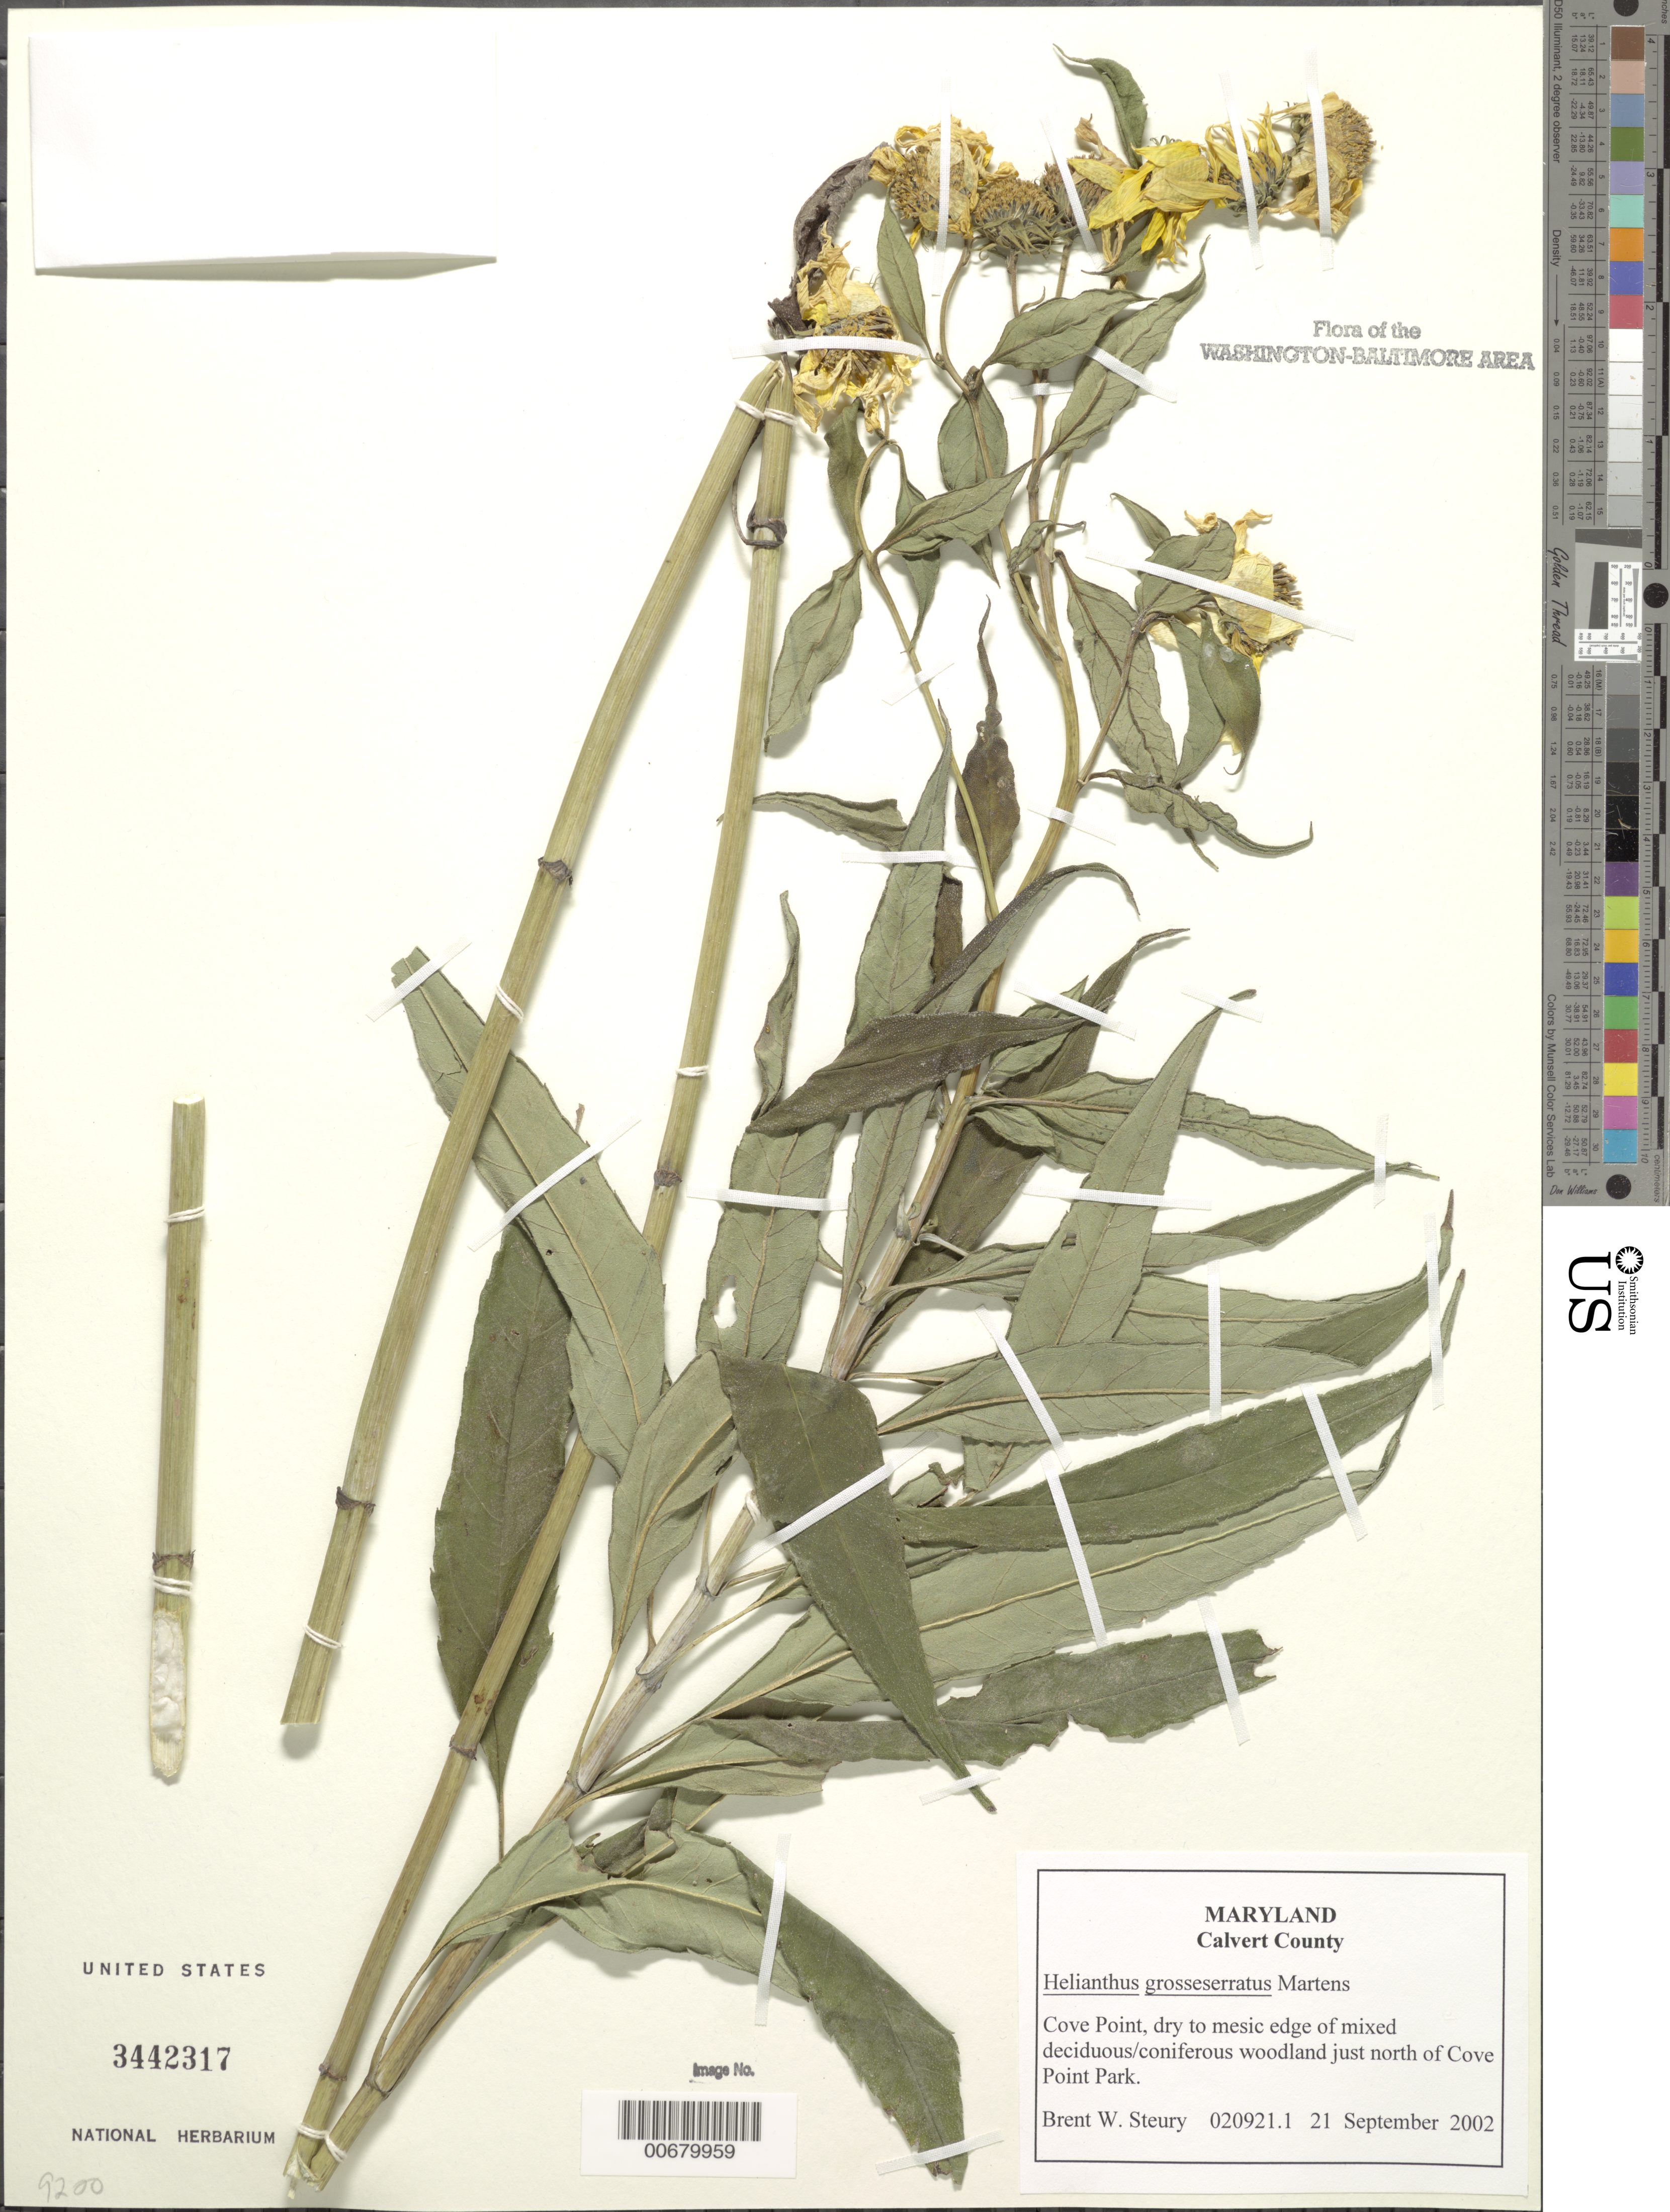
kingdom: Plantae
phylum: Tracheophyta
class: Magnoliopsida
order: Asterales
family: Asteraceae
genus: Helianthus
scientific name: Helianthus grosseserratus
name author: M. Martens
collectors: B. Steury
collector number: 020921.1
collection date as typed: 21 September 2002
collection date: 2002-09-21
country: United States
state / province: Maryland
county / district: Calvert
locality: Cove Point, just north of Cove Point Park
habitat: Dry to mesic edge of mixed deciduous/coniferous woodland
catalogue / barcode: US 3442317